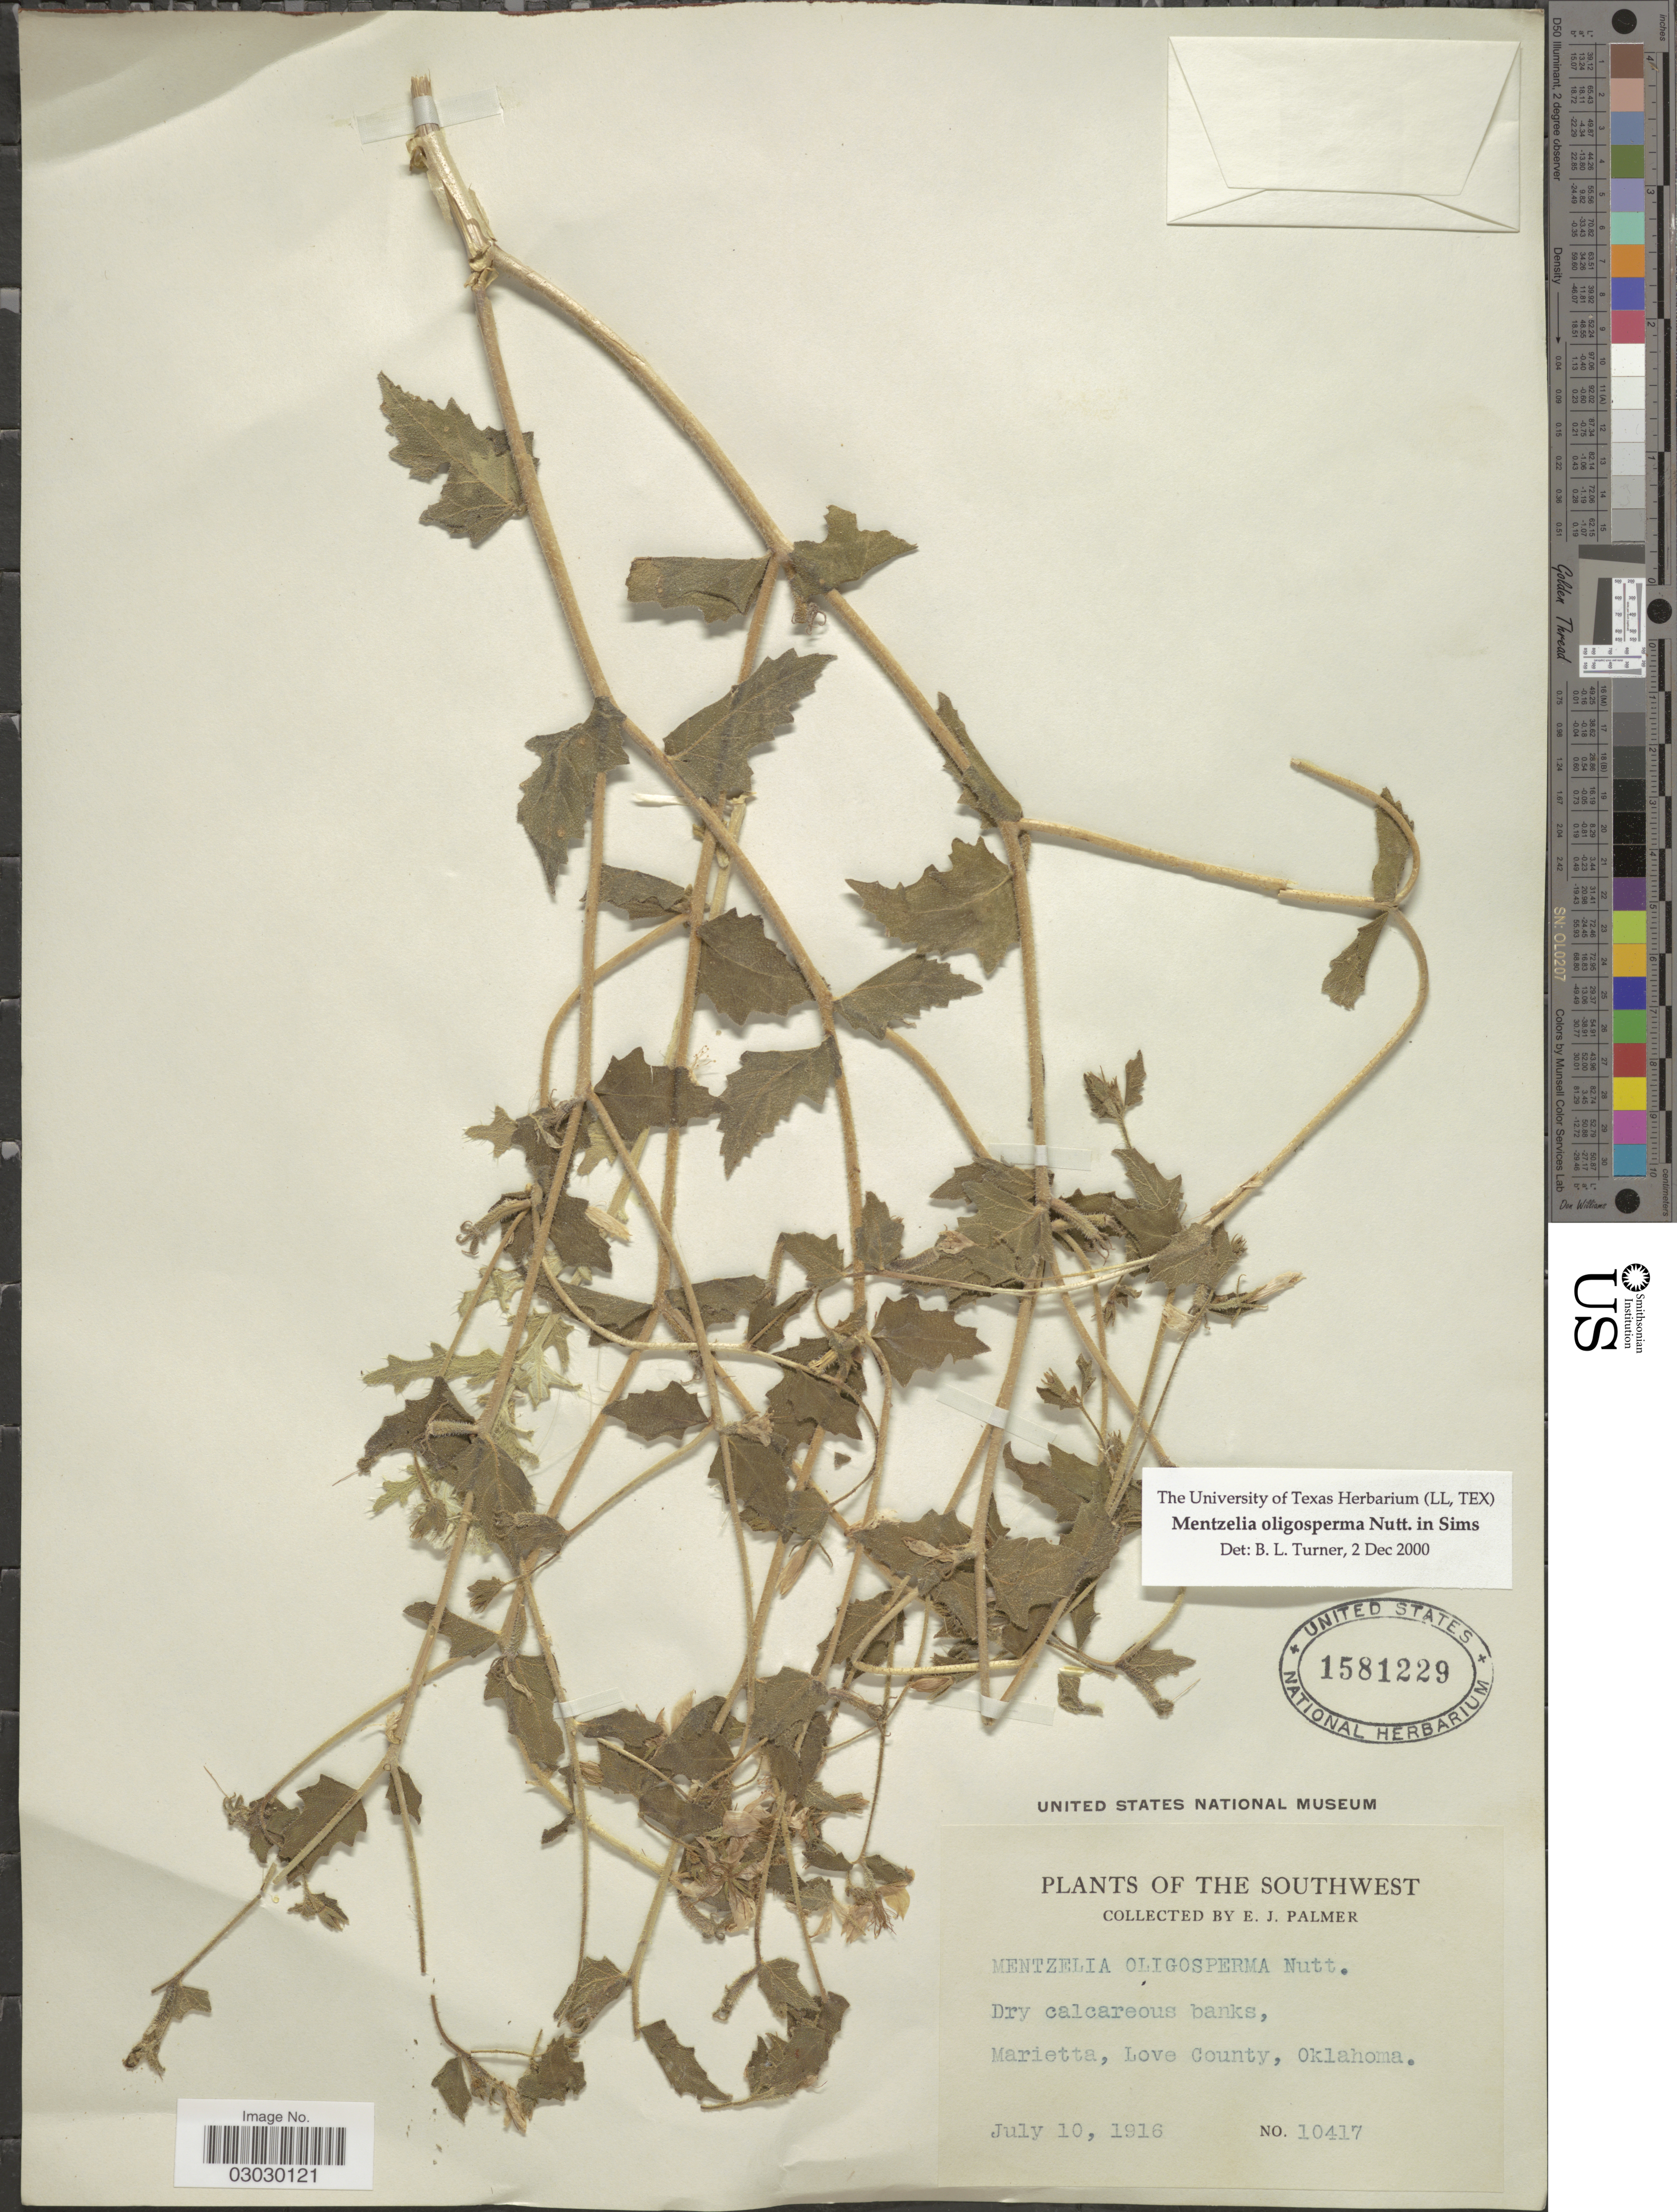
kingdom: Plantae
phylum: Tracheophyta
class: Magnoliopsida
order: Cornales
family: Loasaceae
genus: Mentzelia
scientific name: Mentzelia oligosperma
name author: Nutt. ex Sims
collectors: E. J. Palmer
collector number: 10417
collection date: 1916-07-10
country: United States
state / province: Oklahoma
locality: Southwest. Marietta, Love County.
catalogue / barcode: US 1581229